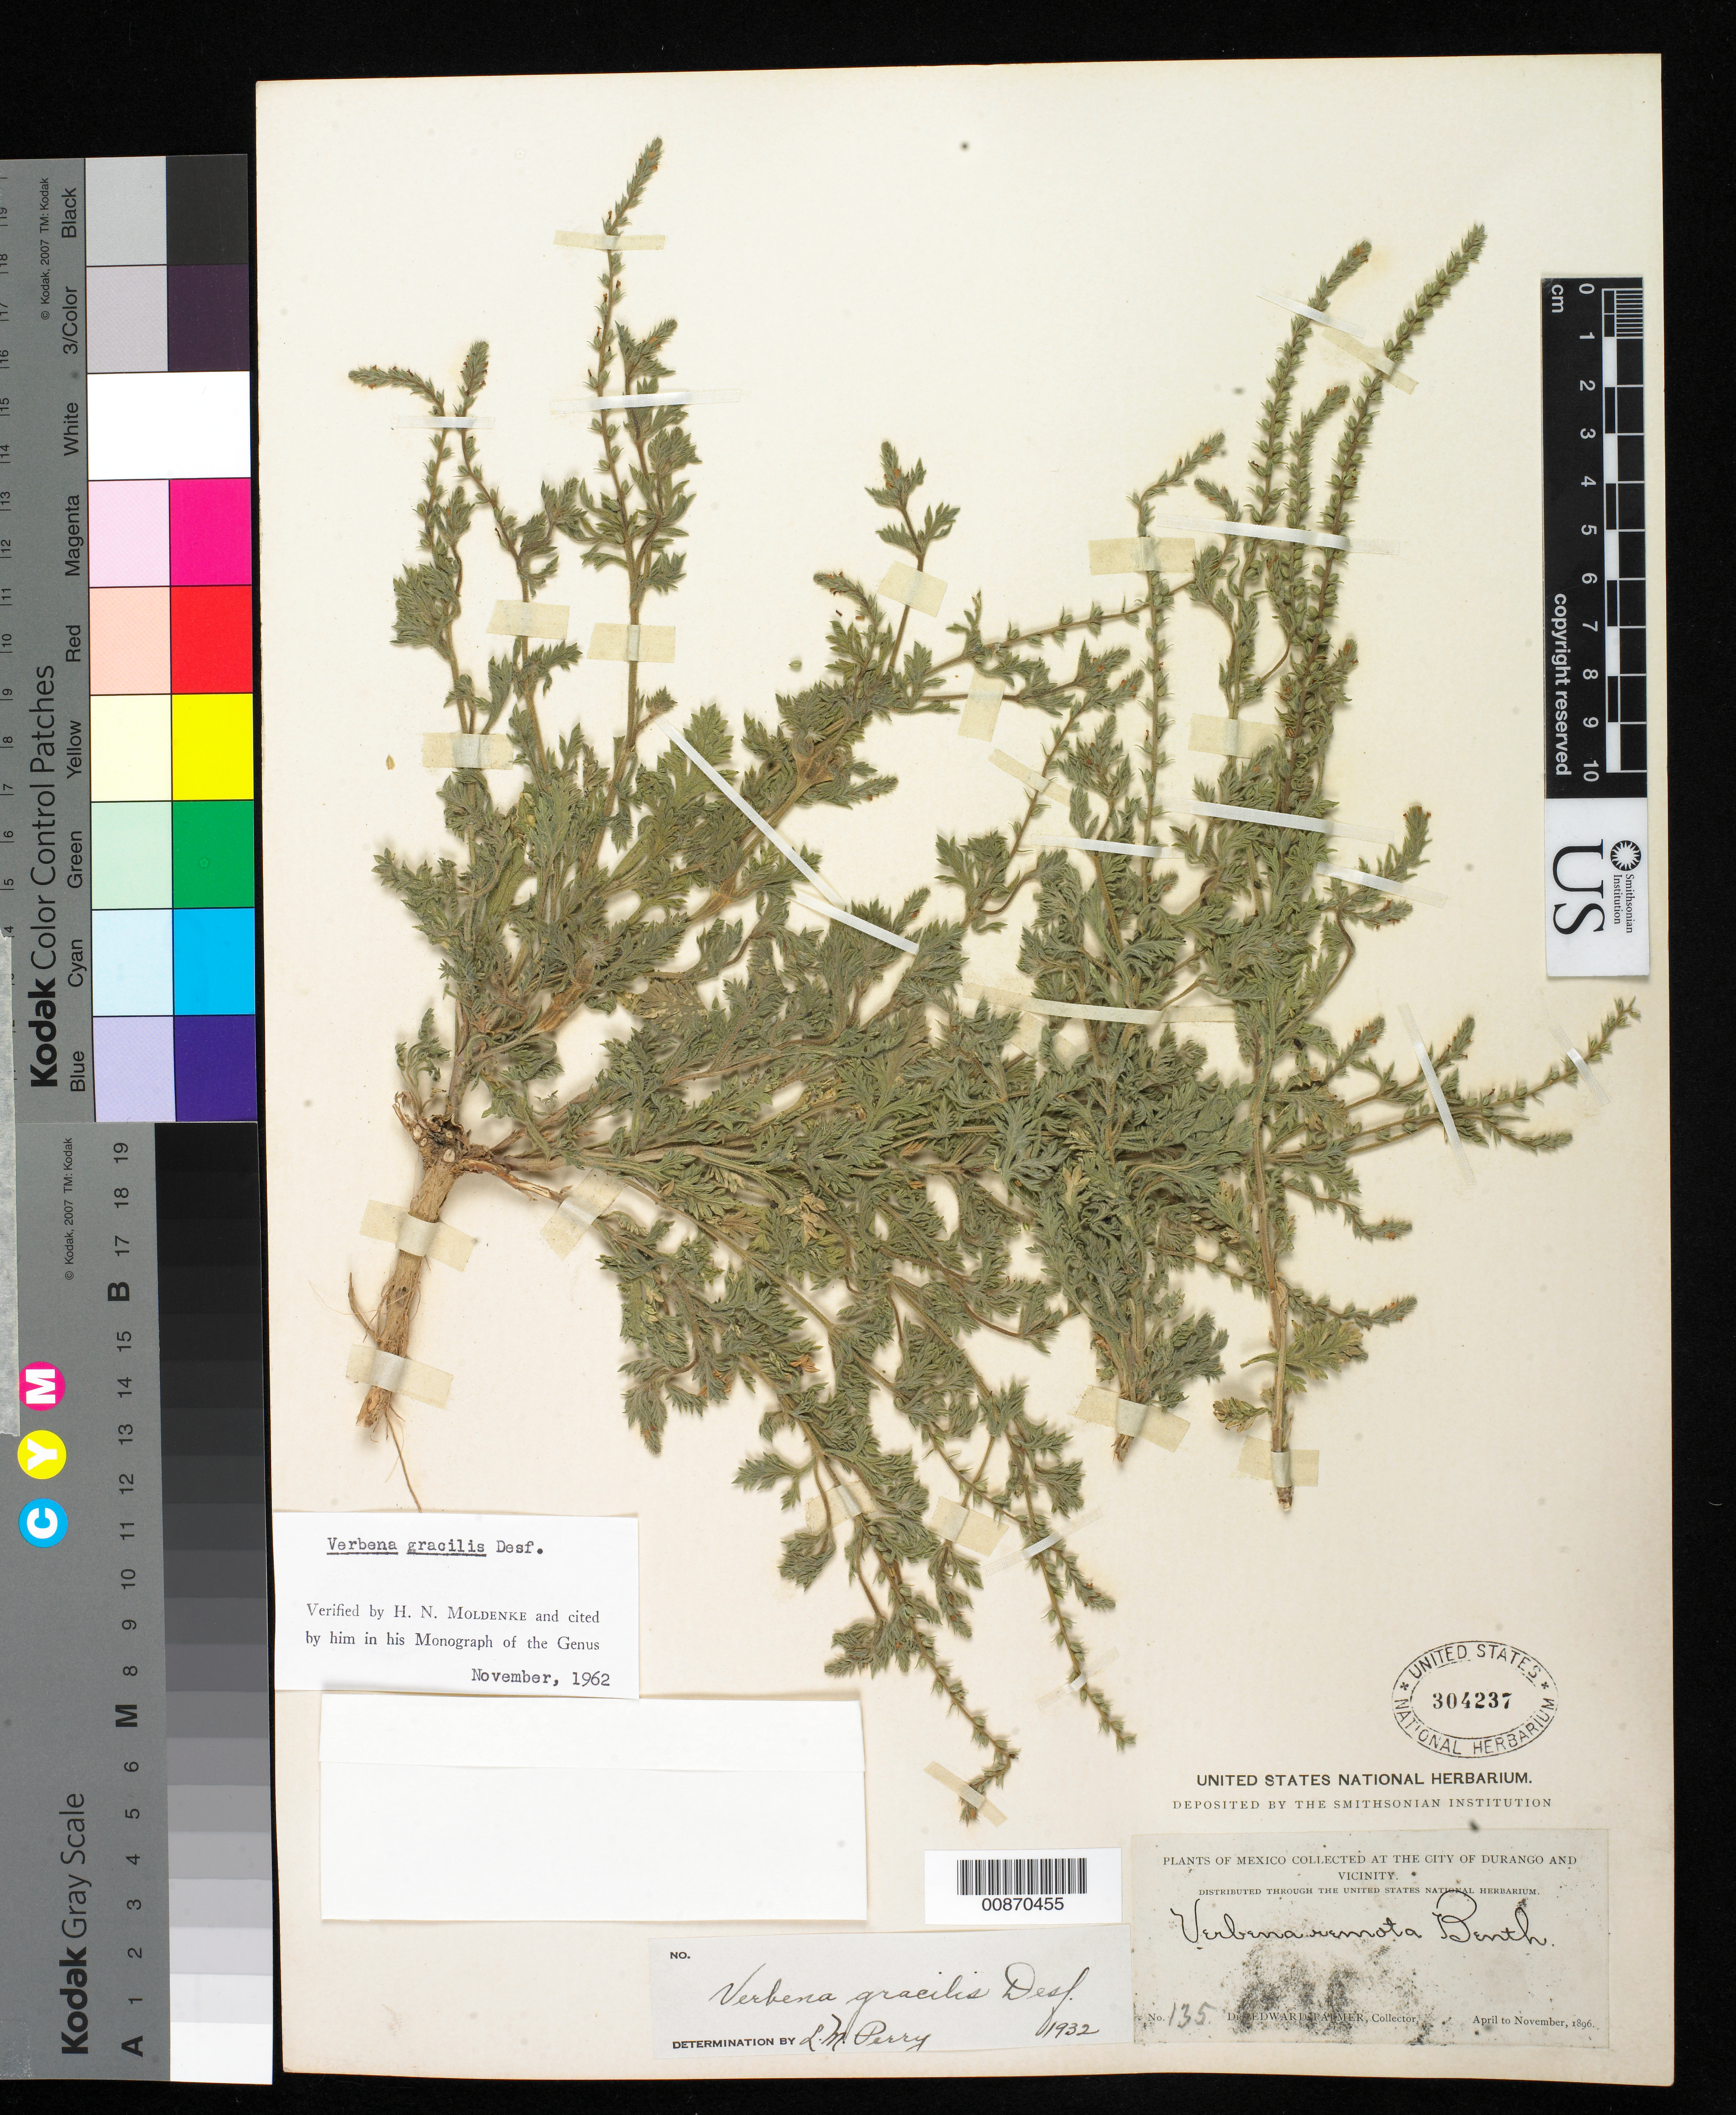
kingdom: Plantae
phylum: Tracheophyta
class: Magnoliopsida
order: Lamiales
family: Verbenaceae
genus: Verbena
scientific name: Verbena gracilis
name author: Desf.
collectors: E. Palmer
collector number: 135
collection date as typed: Apr 1896 to -- Nov 1896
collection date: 1896-04/1896-11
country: Mexico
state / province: Durango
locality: City of Durango and vicinity.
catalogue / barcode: US 304237